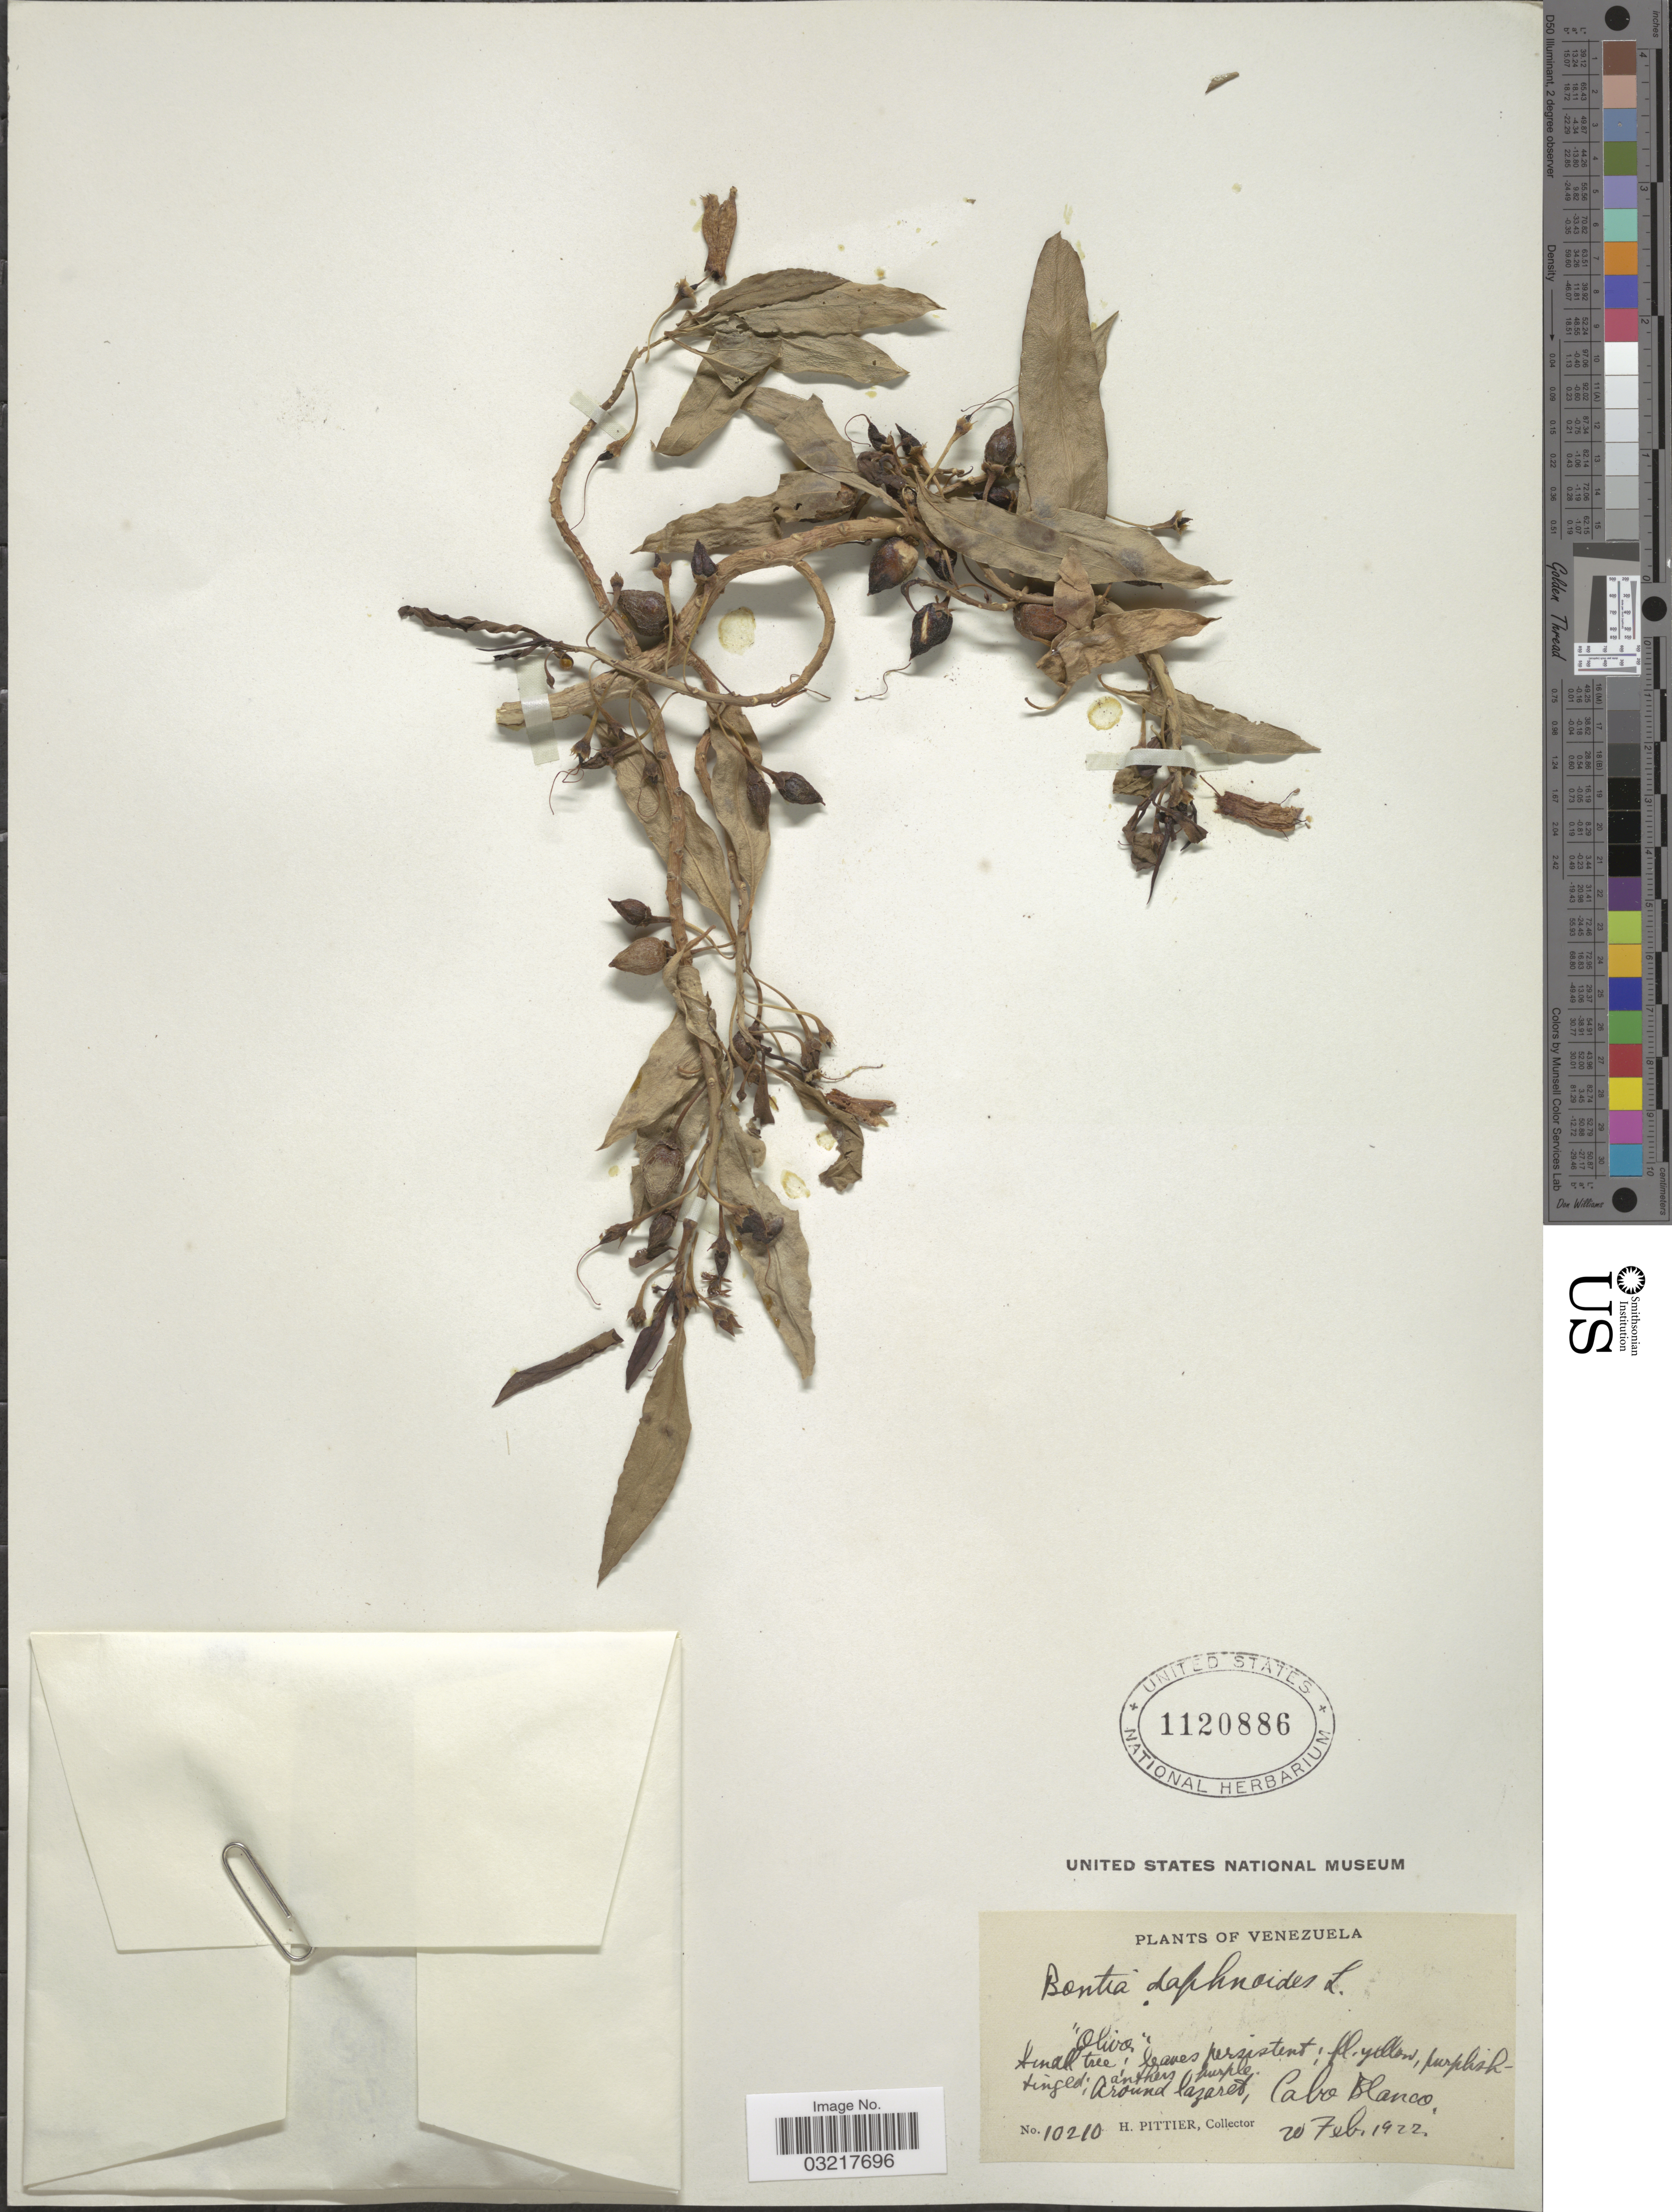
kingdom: Plantae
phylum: Tracheophyta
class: Magnoliopsida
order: Lamiales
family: Scrophulariaceae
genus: Bontia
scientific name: Bontia daphnoides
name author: L.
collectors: H. F. Pittier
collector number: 10210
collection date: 1922-02-20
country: Venezuela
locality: Around lazaret, Cabo Blanco.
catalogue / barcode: US 1120886